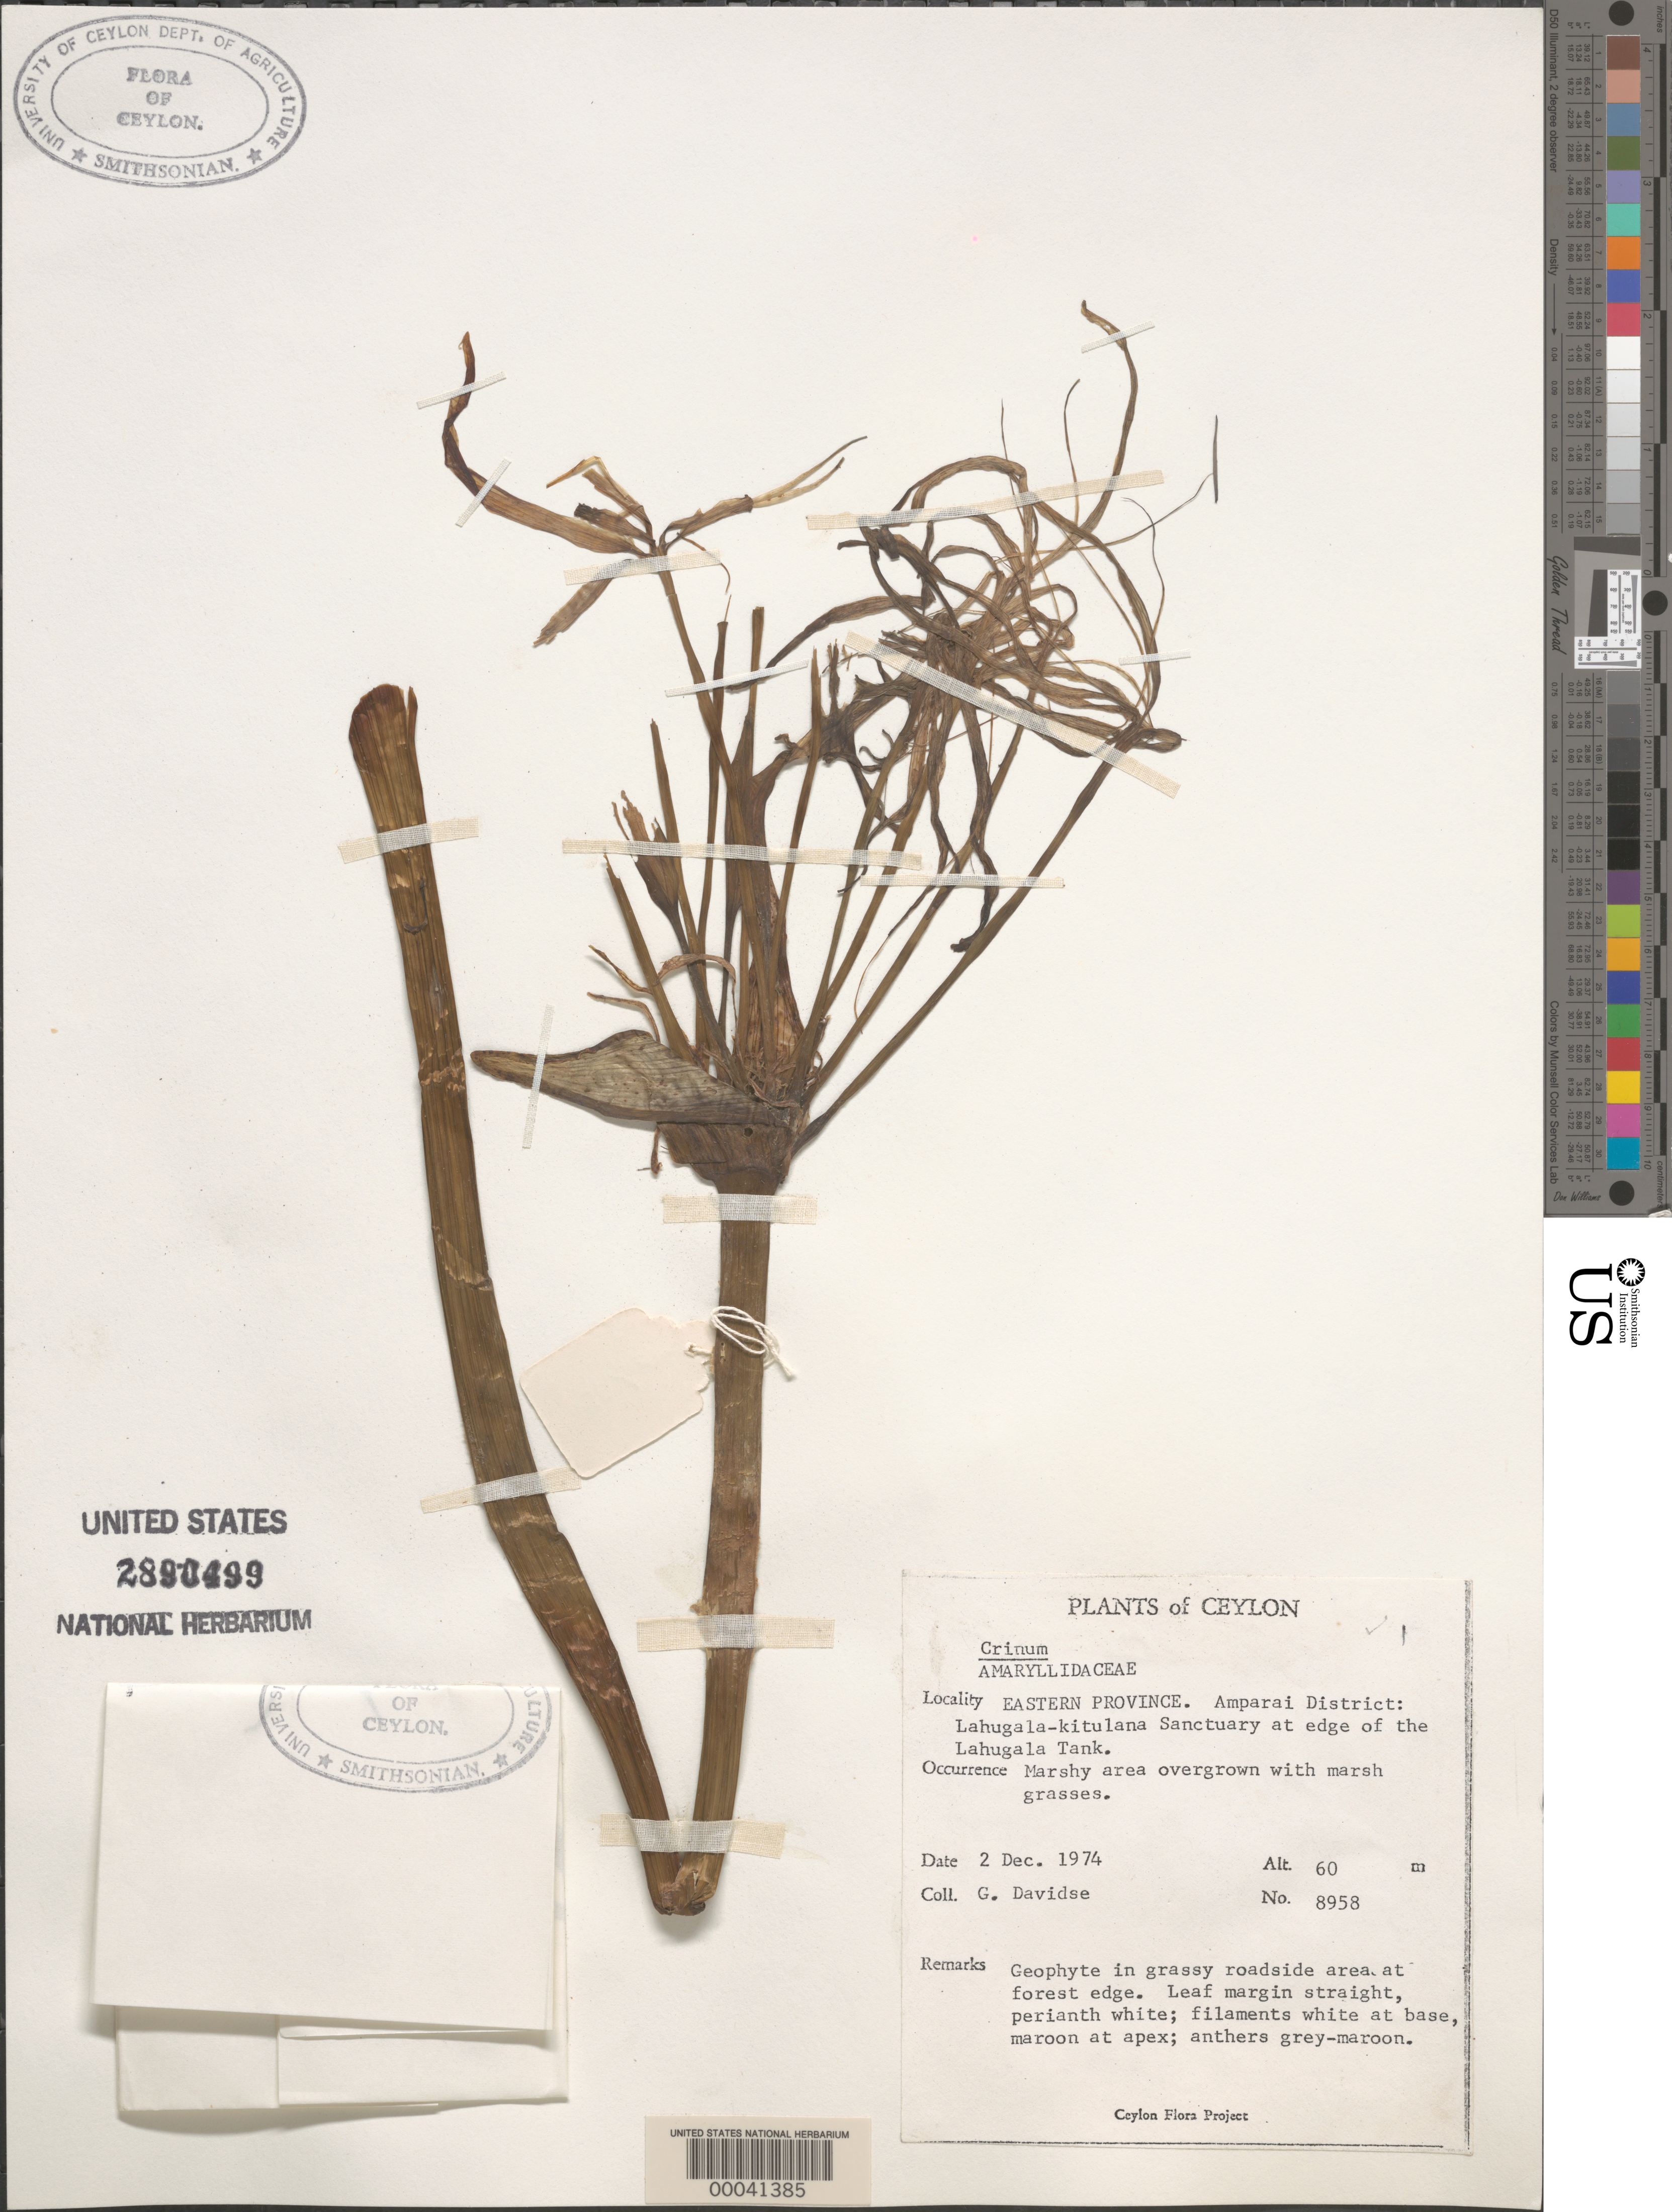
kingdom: Plantae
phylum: Tracheophyta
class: Liliopsida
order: Asparagales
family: Amaryllidaceae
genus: Crinum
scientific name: Crinum sp.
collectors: G. Davidse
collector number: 8958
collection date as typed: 02 Dec 1974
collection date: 1974-12-02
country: Sri Lanka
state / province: Eastern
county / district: Amparai Dist.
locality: Lahugala-kitulana sanctuary at edge of lahugala tank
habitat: Marshy area overgrown with marsh grasses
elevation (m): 60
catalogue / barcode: US 2890499